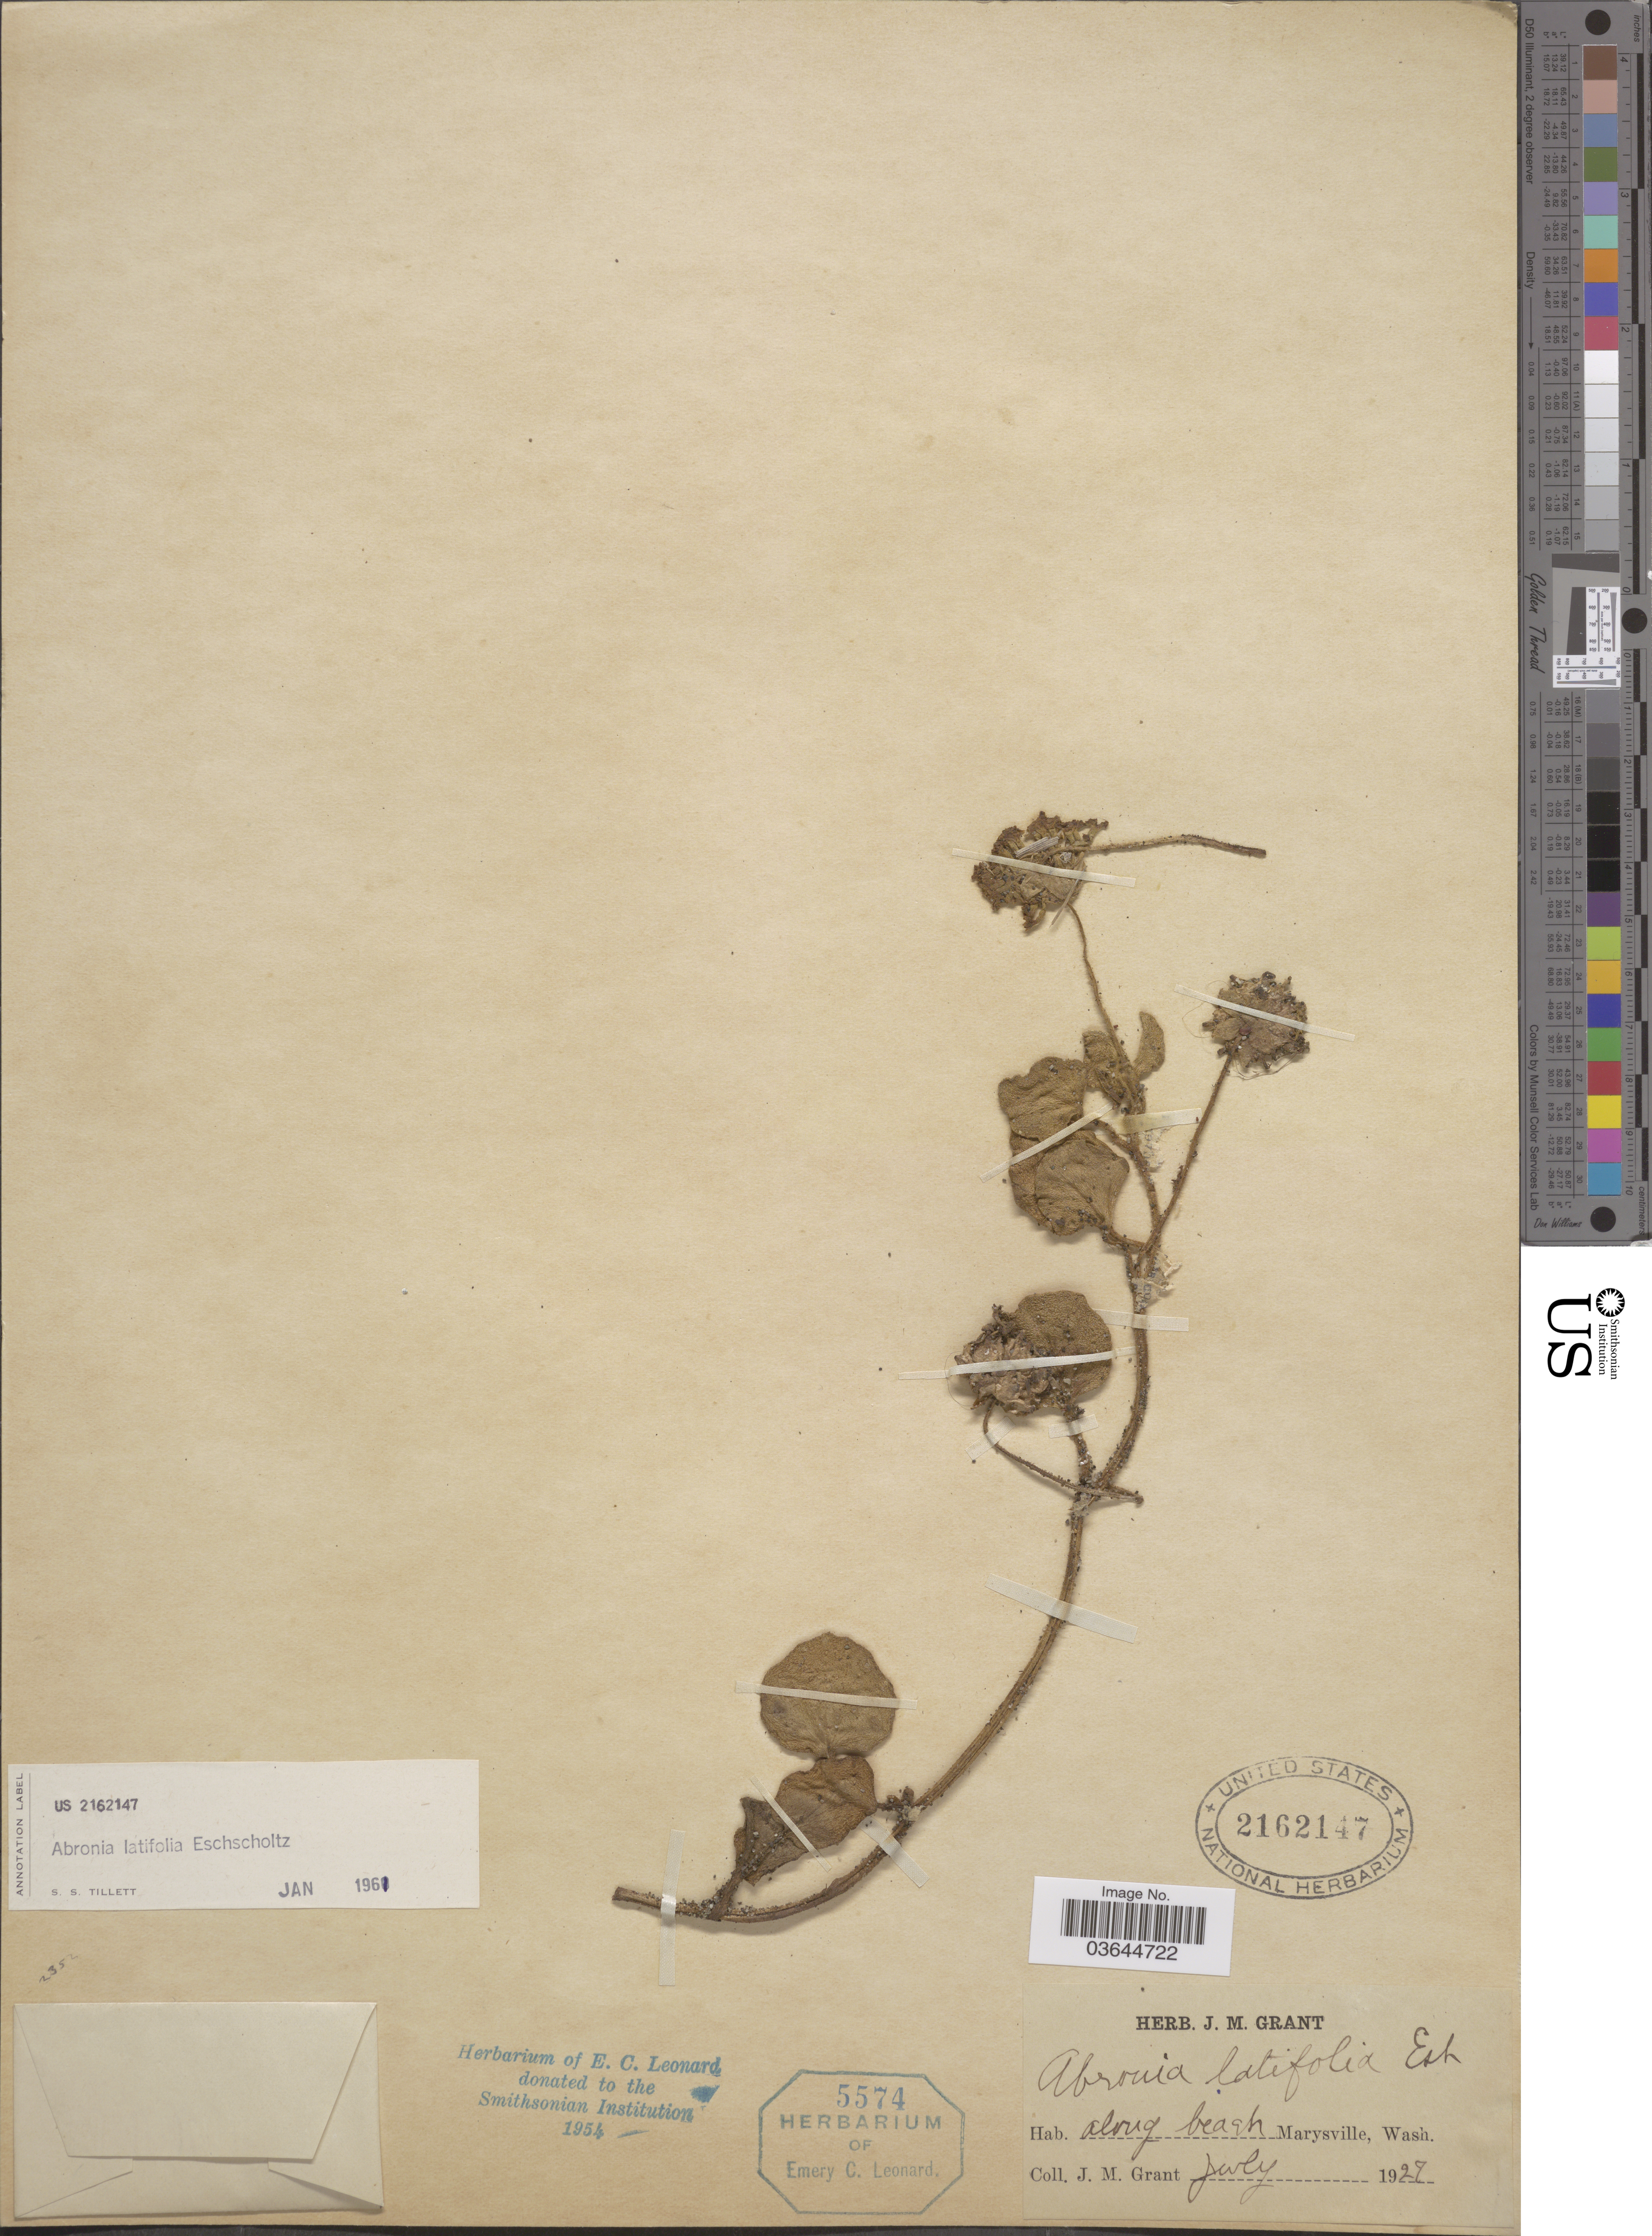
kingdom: Plantae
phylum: Tracheophyta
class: Magnoliopsida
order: Caryophyllales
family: Nyctaginaceae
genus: Abronia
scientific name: Abronia latifolia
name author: Eschsch.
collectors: J. M. Grant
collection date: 1927-07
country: United States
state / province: Washington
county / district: Snohomish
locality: Along beach. Marysville.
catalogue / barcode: US 2162147